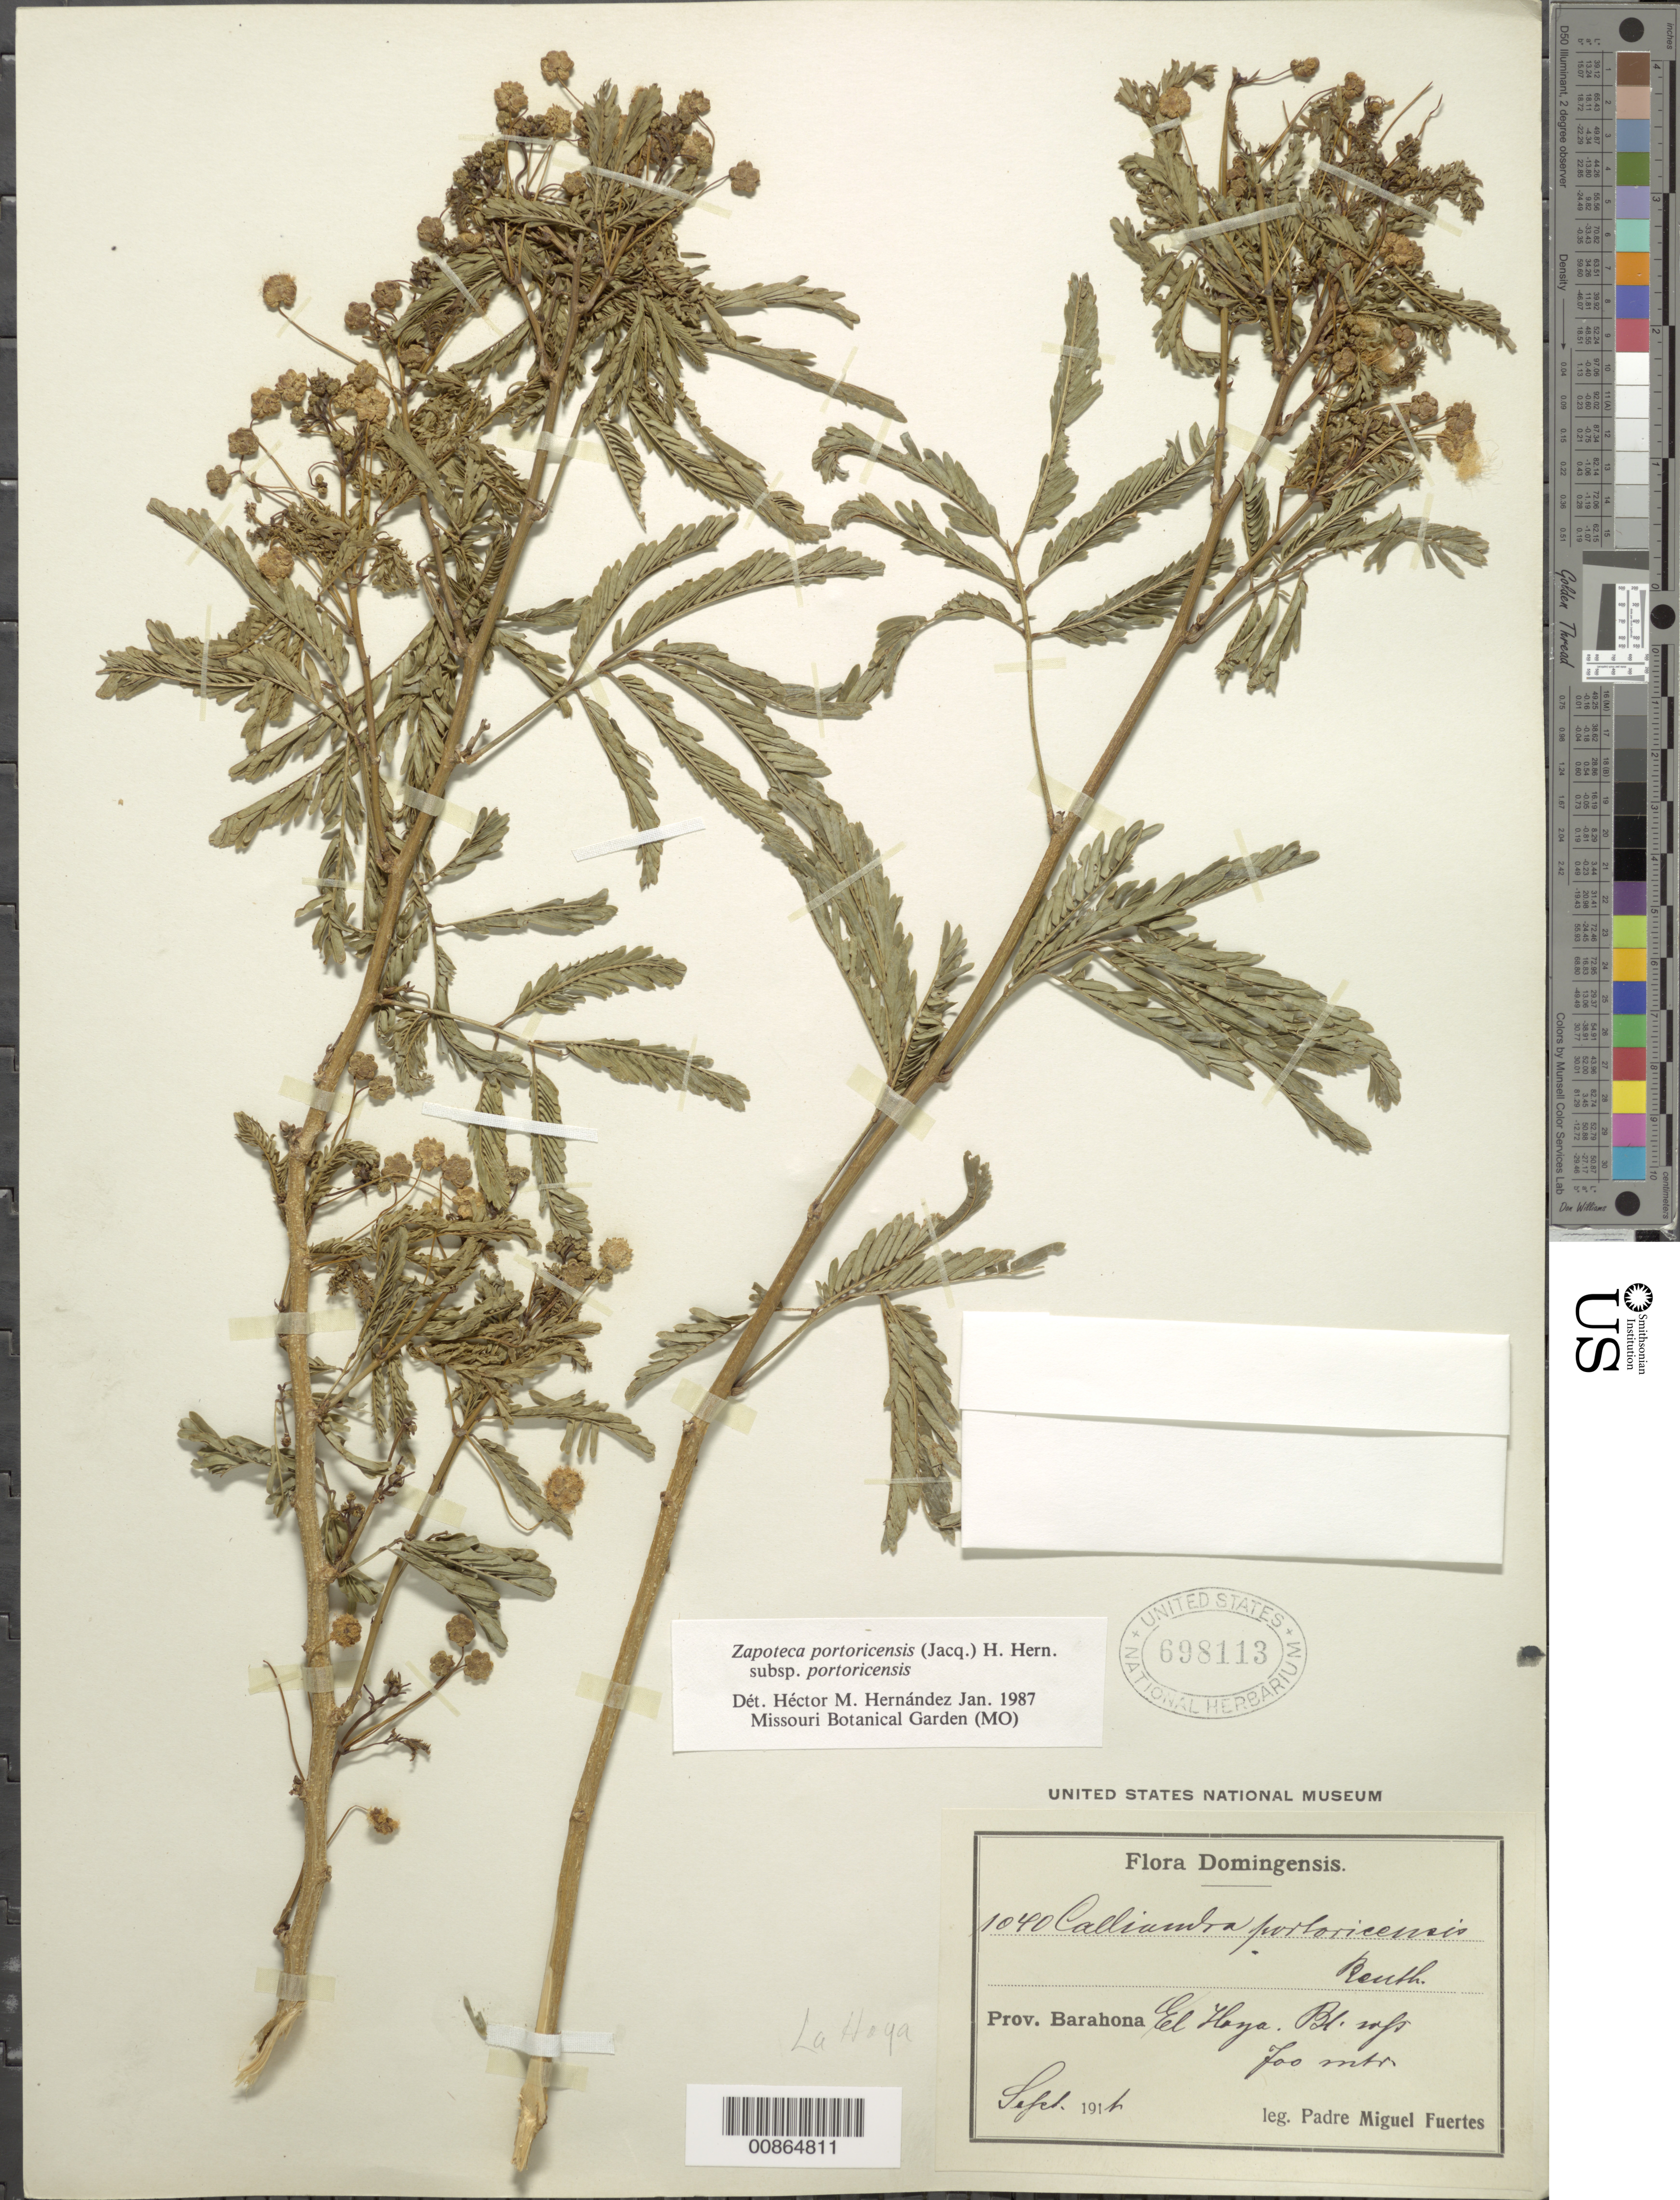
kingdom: Plantae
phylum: Tracheophyta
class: Magnoliopsida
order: Fabales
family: Fabaceae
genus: Zapoteca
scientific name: Zapoteca portoricensis subsp. portoricensis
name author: (Jacq.) H.M. Hern.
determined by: Hernandez, H. M., (MO), Missouri Botanical Garden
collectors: M. D. Fuertes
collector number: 1040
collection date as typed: Sep 1911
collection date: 1911-09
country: Dominican Republic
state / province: Barahona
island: Hispaniola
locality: La Hoya.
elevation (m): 700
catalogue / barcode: US 698113